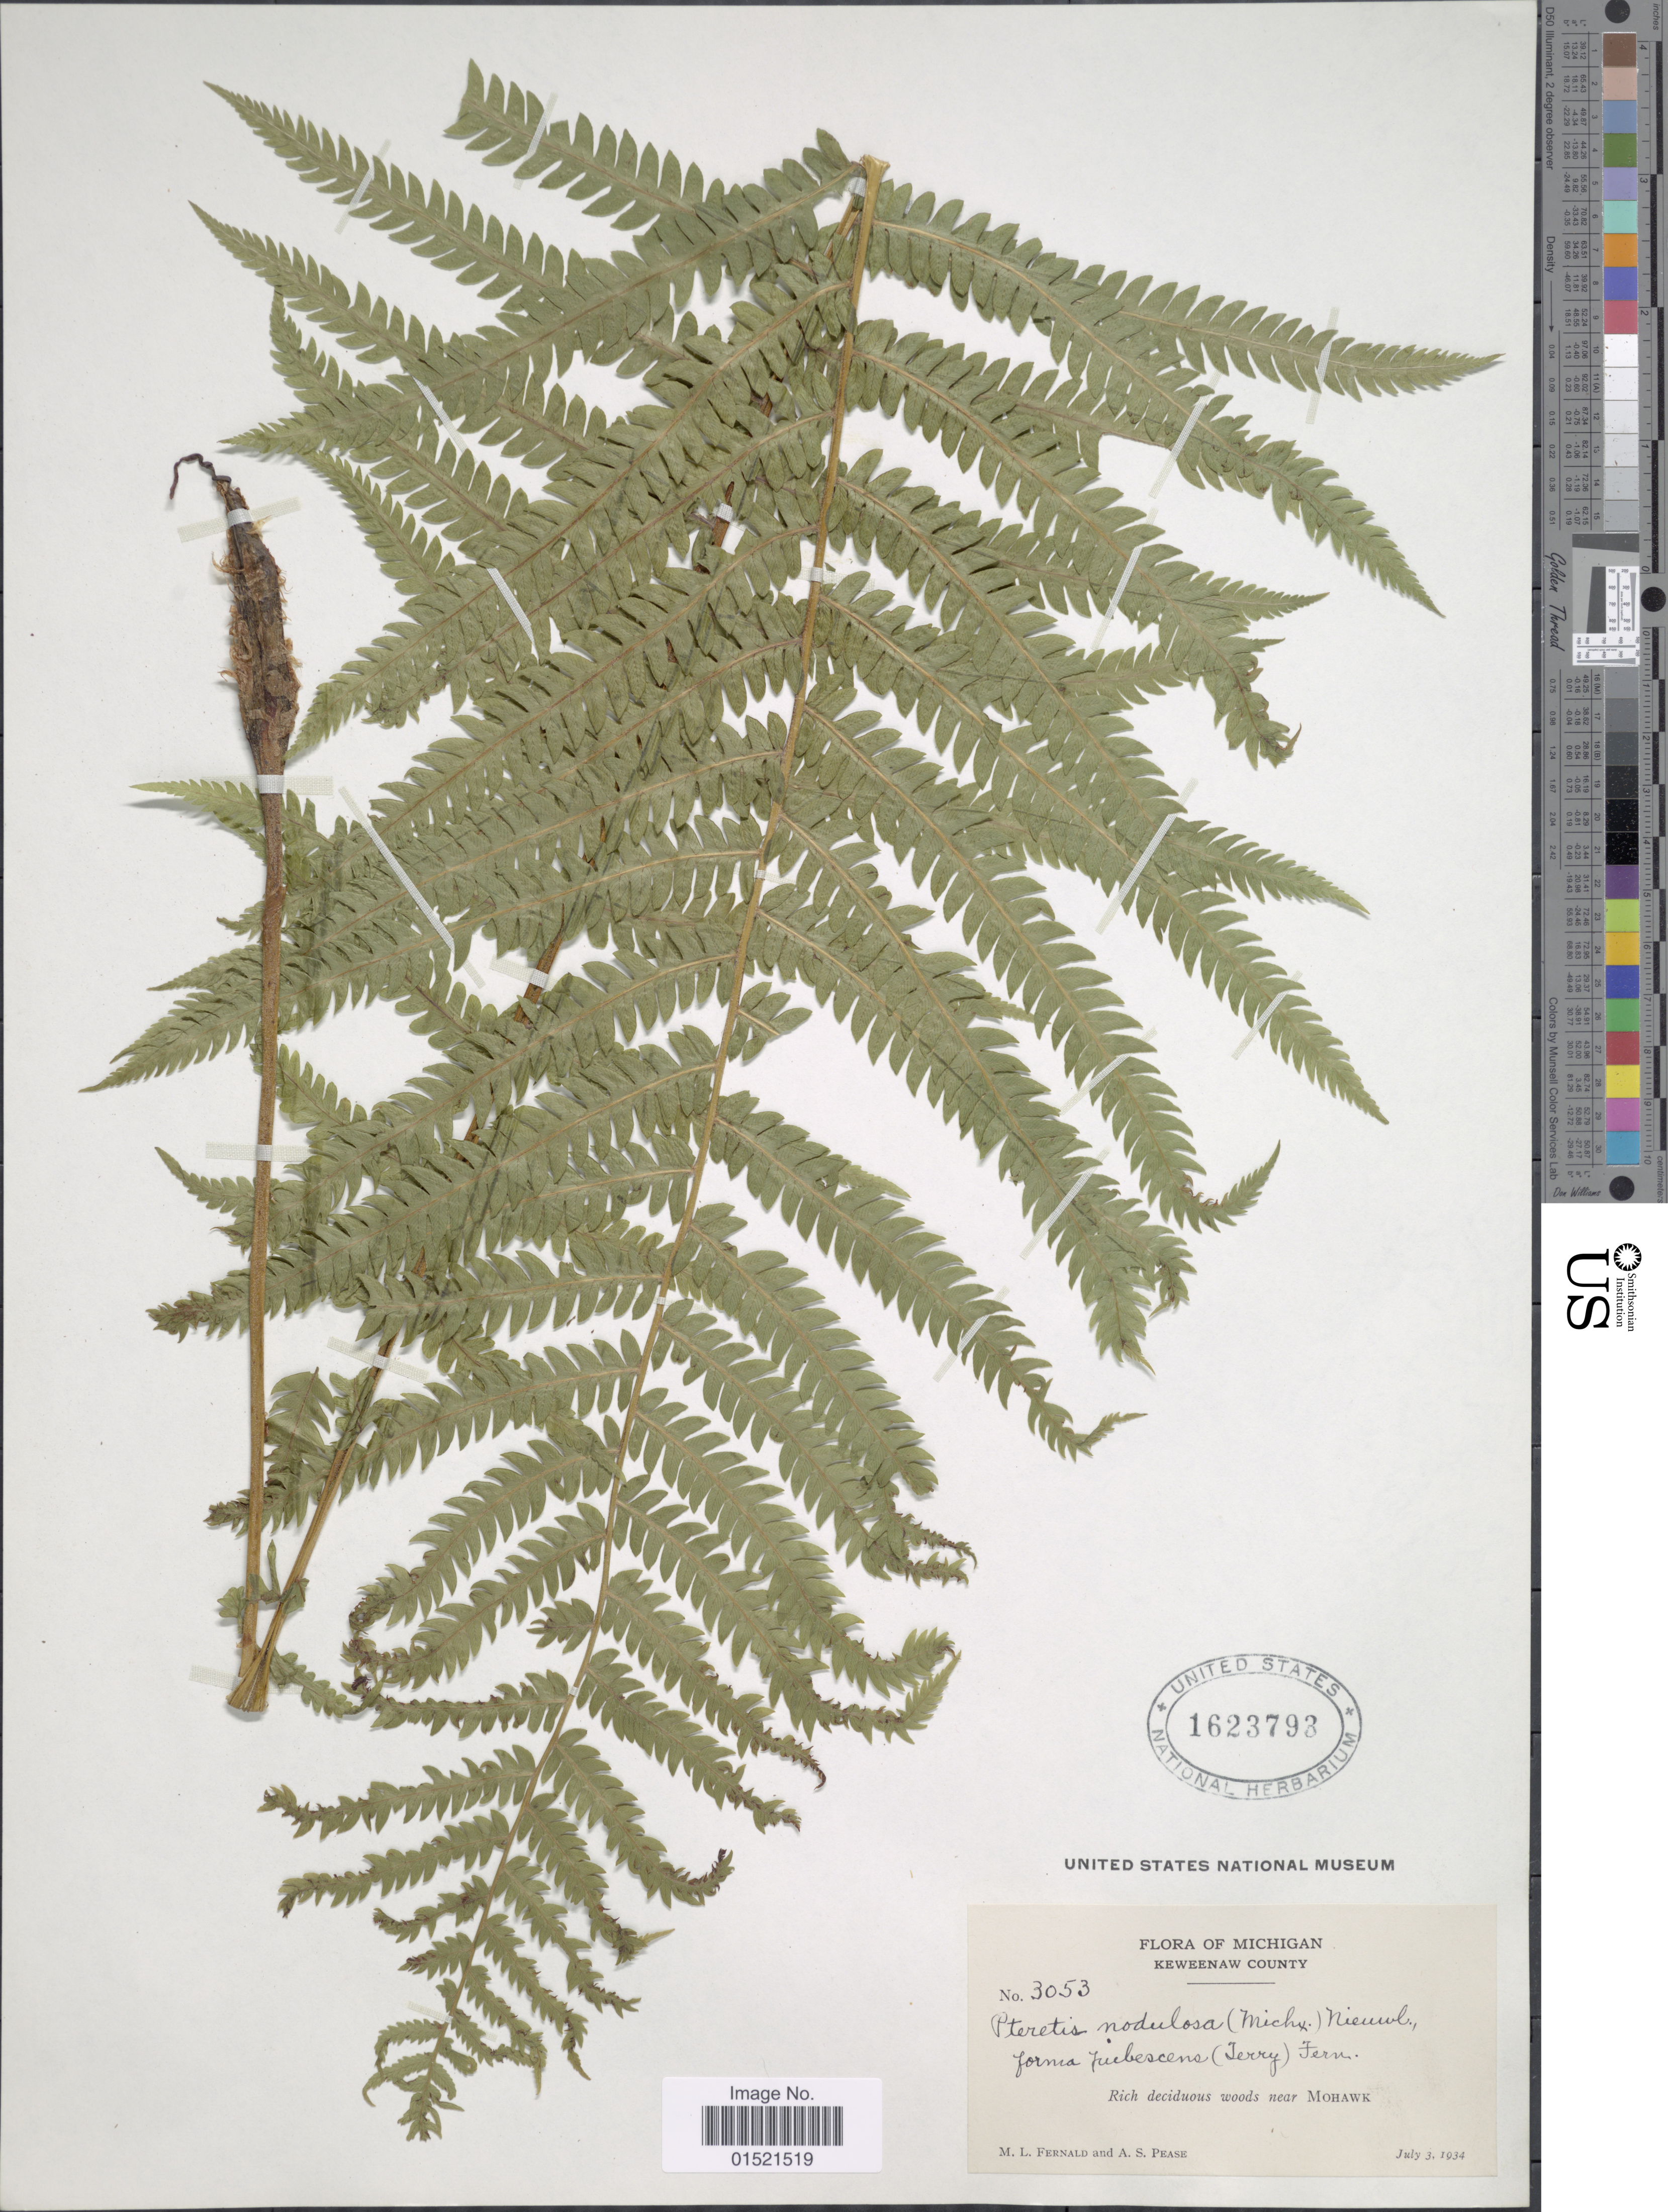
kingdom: Plantae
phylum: Tracheophyta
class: Polypodiopsida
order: Polypodiales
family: Onocleaceae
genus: Matteuccia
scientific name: Matteuccia struthiopteris var. pensylvanica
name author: (Willd.) C.V. Morton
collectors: M. L. Fernald & A. S. Pease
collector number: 3053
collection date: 1934-07-03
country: United States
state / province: Michigan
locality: Keweenaw County, Rich deciduous woods near Mohawk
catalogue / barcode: US 1623793